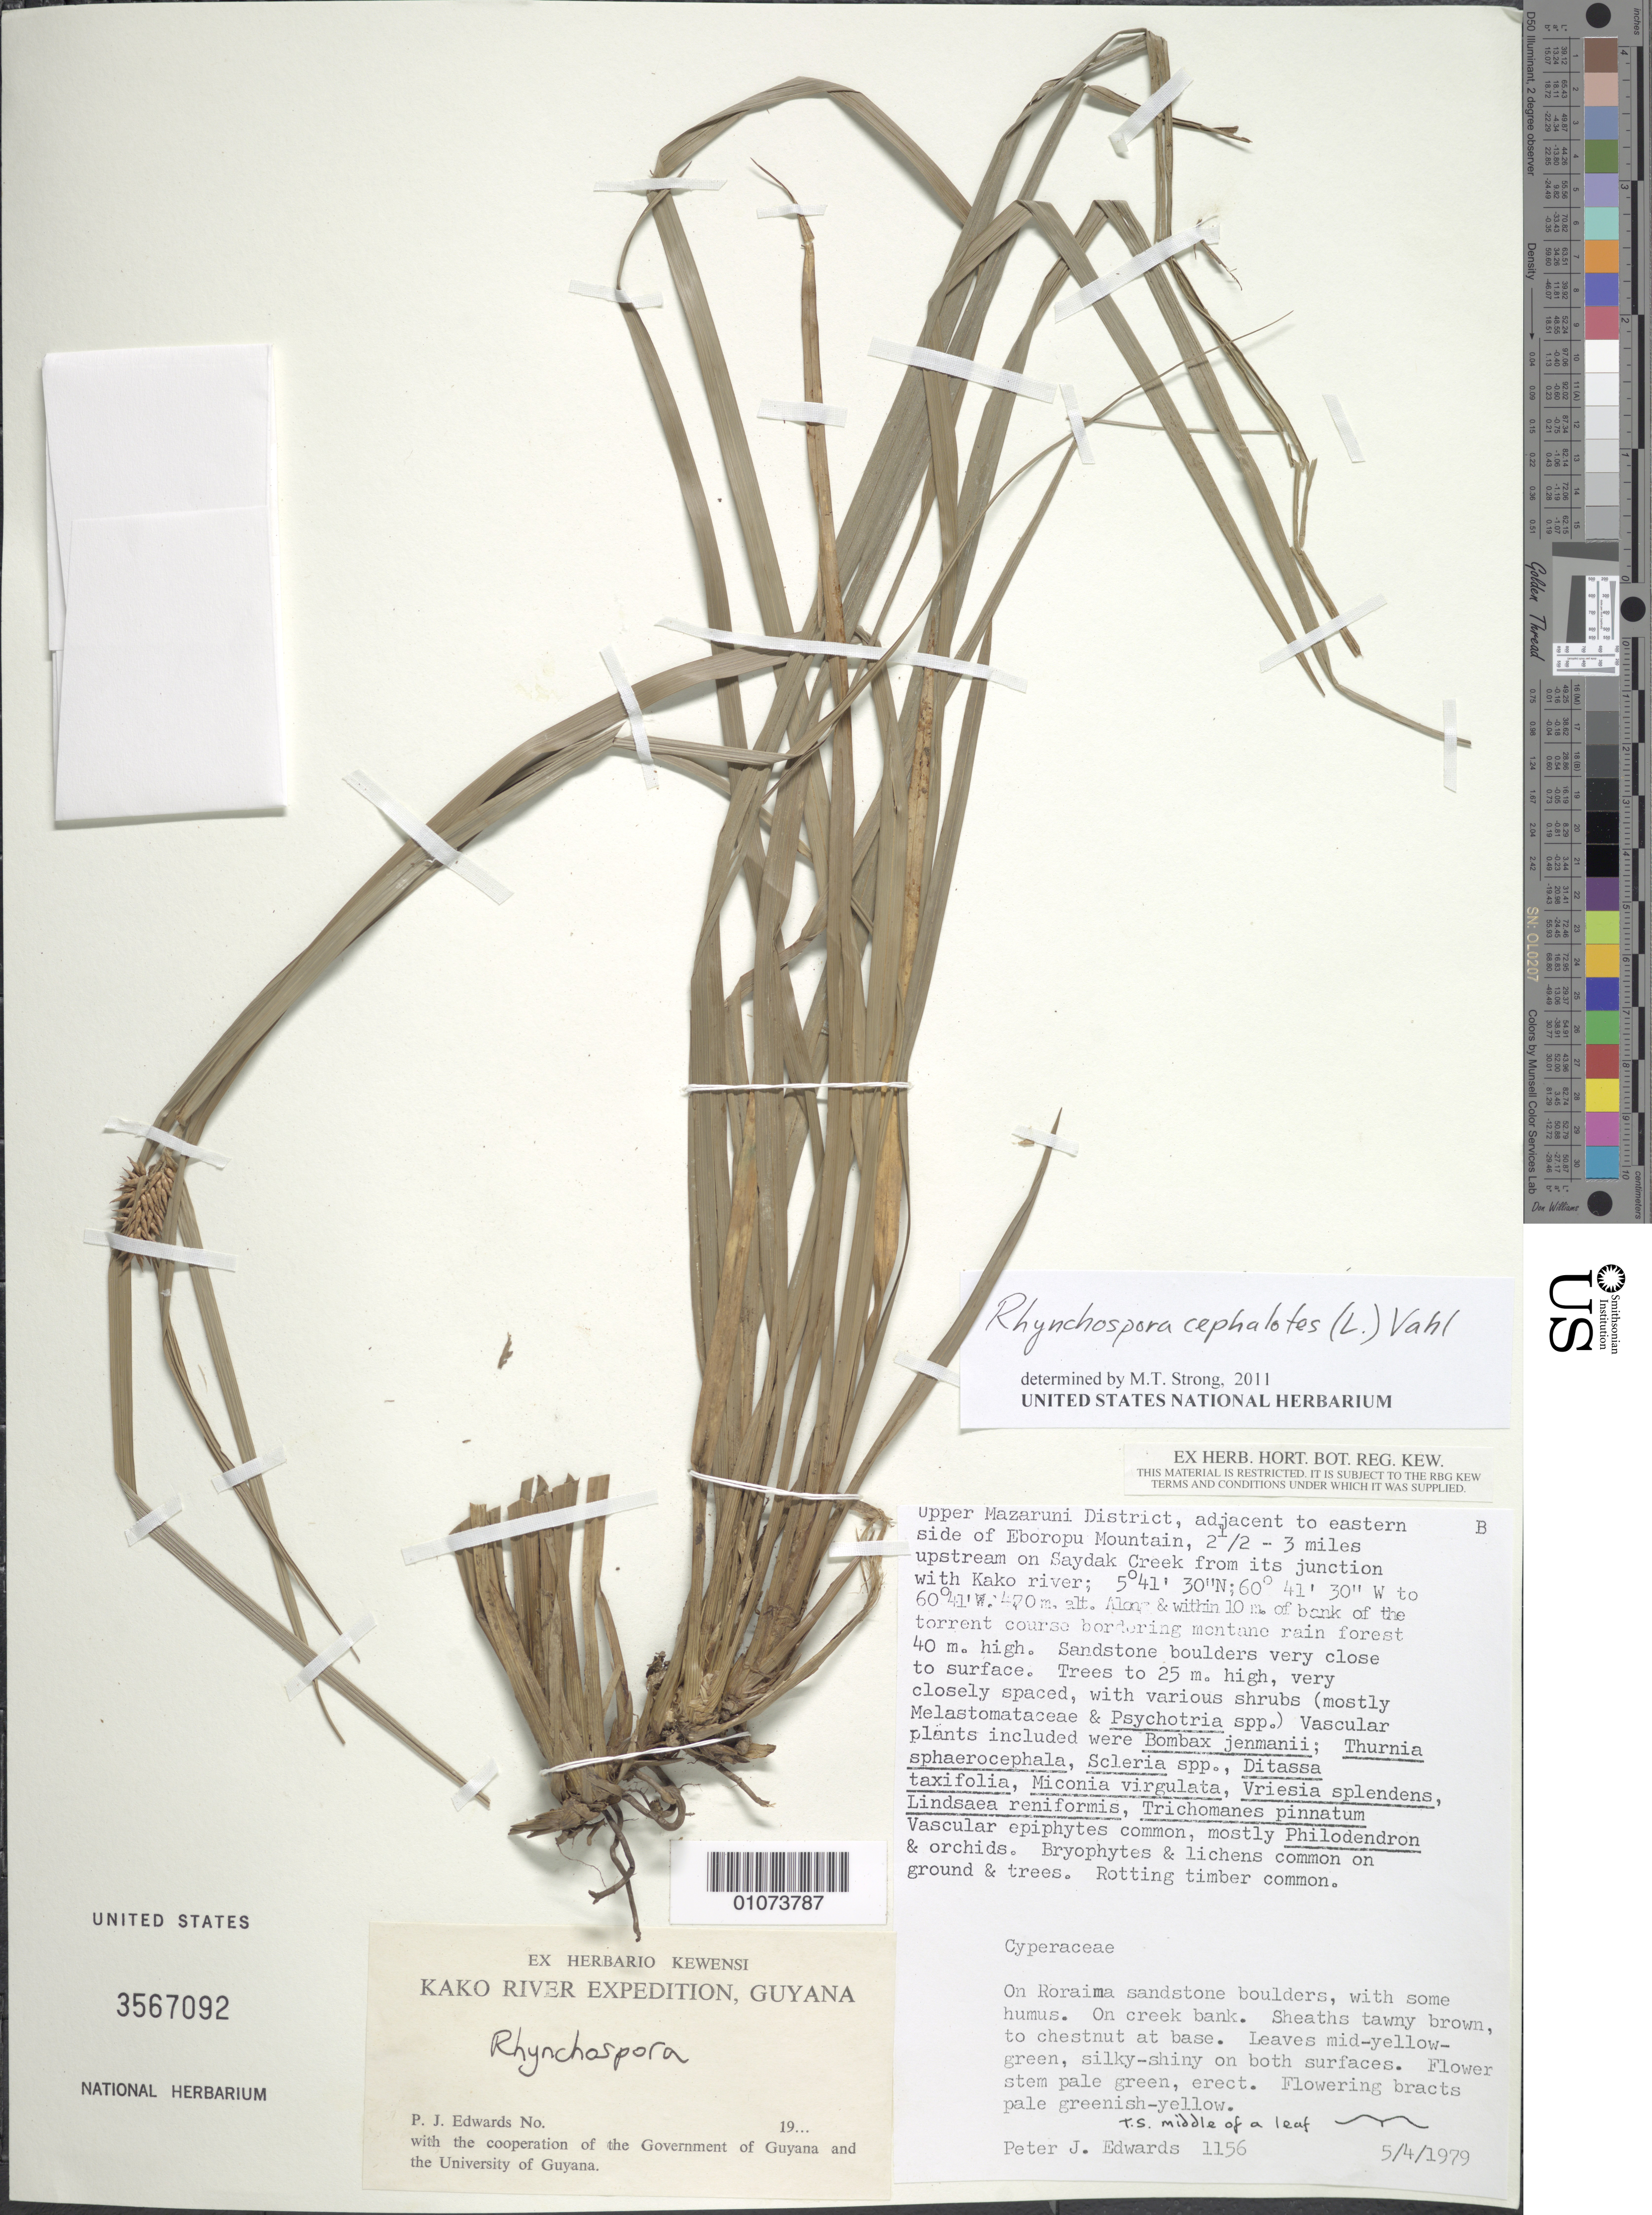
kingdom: Plantae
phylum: Tracheophyta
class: Liliopsida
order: Poales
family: Cyperaceae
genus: Rhynchospora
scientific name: Rhynchospora cephalotes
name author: (L.) Vahl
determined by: Strong, M. T., (US), Smithsonian Institution - National Museum of Natural History (UNITED STATES)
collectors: P. Edwards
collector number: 1156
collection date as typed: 5-Apr-79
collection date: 1979-04-05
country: Guyana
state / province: Cuyuni-Mazaruni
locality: Eboropu Mountain, adjacent to eastern side, 2.5 to 3 miles upstream on Saydak Creek from its junction with the Kako river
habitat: On Roraima sandstone boulders, with some humus layer. On creek bank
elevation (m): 470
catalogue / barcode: US 3567092